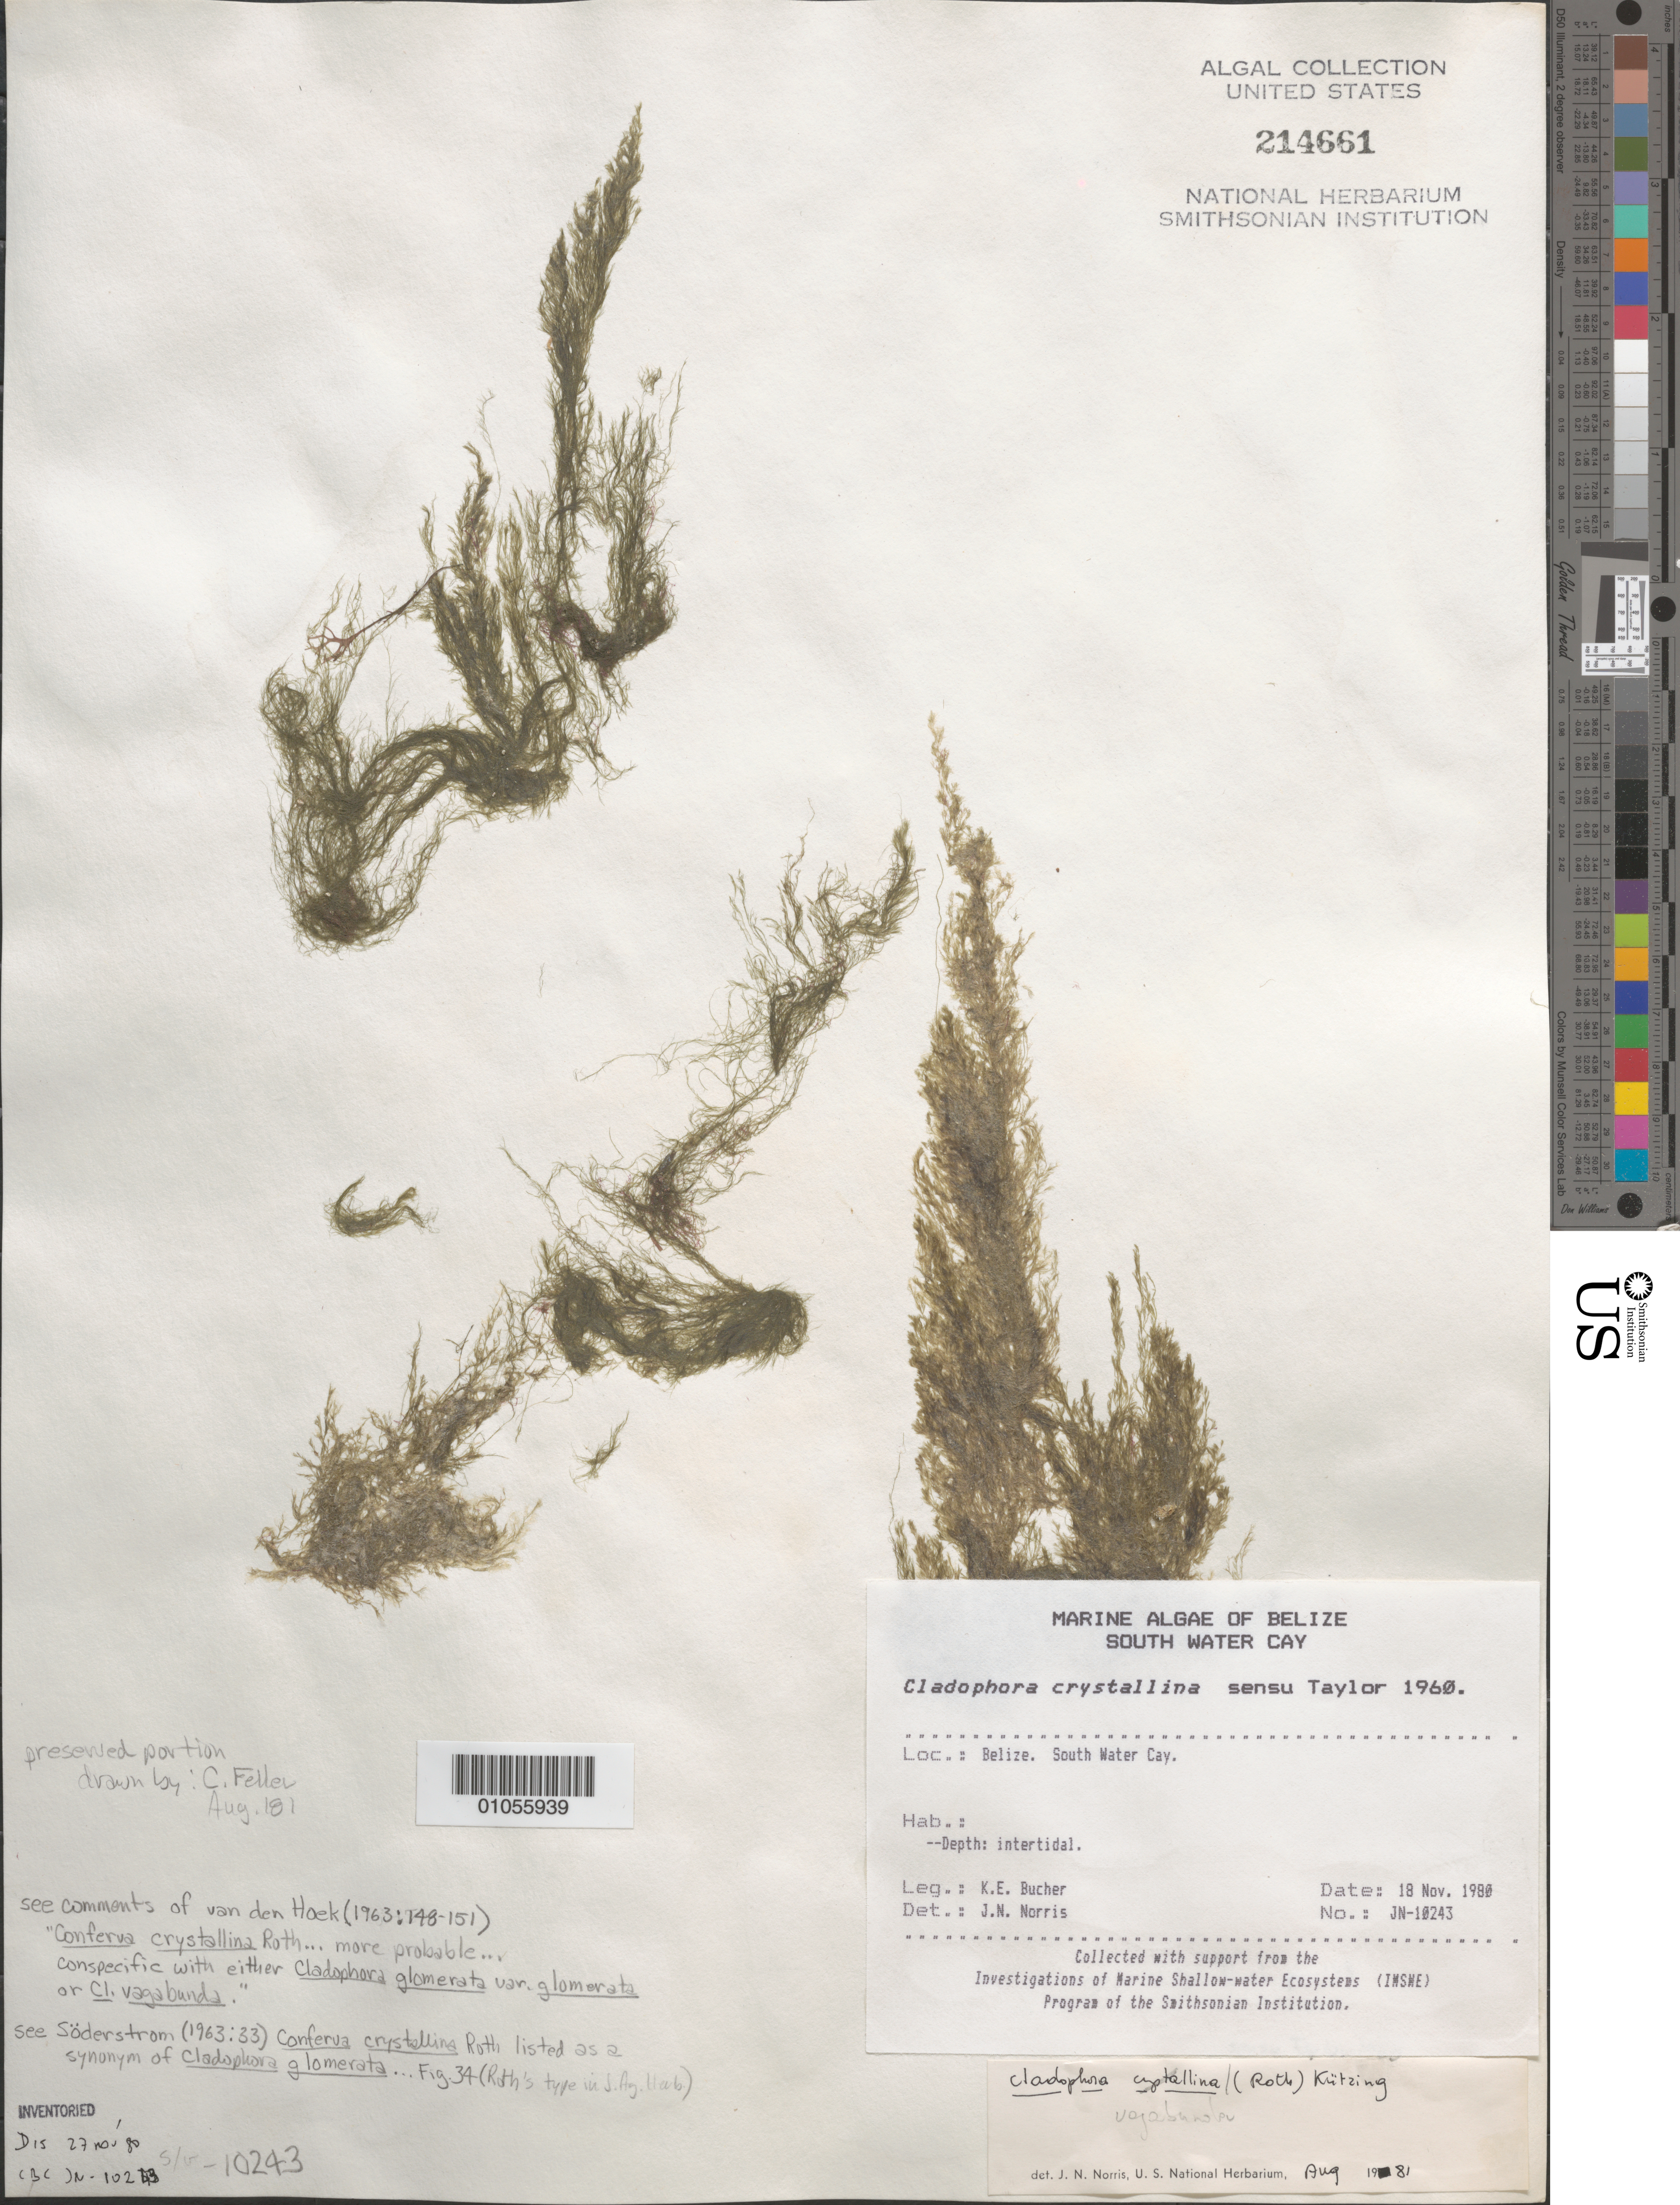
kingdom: Plantae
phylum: Chlorophyta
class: Ulvophyceae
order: Cladophorales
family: Cladophoraceae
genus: Cladophora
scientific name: Cladophora crystallina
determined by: Norris, James N.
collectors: K. E. Bucher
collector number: JN-10243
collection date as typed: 18 Nov 1980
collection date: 1980-11-18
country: Belize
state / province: Stann Creek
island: South Water Cay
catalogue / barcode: US 214661